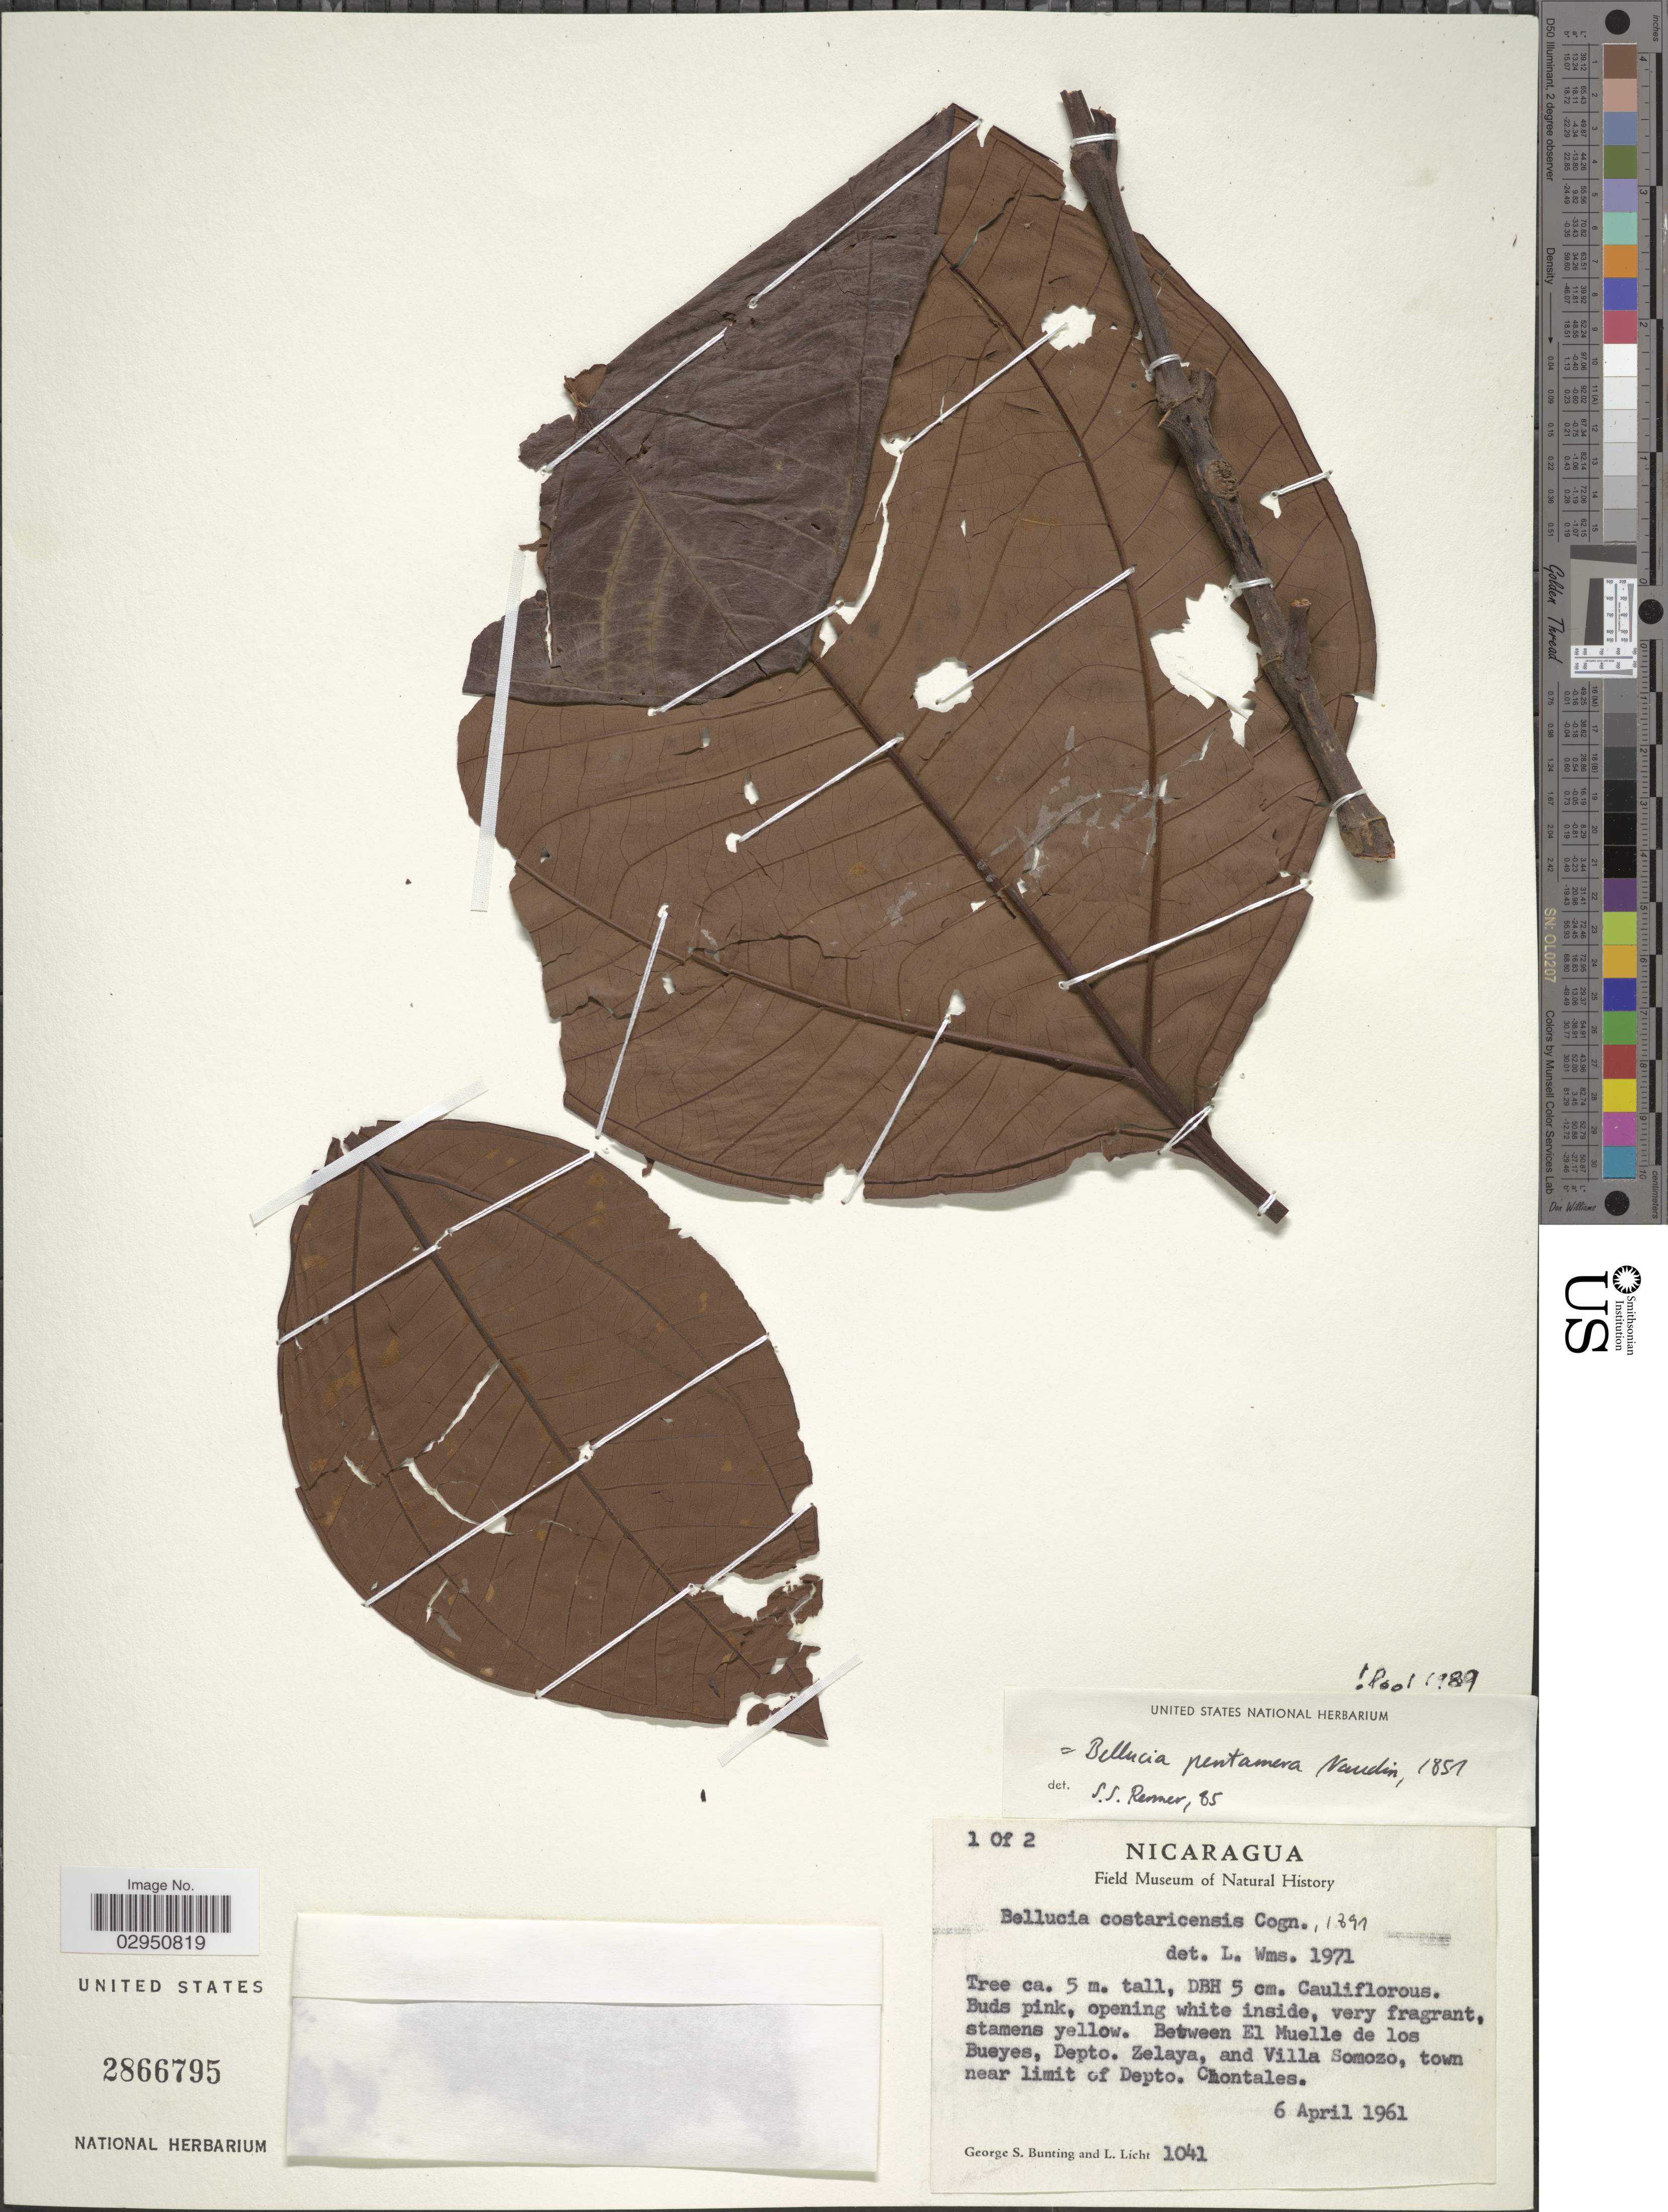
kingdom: Plantae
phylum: Tracheophyta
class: Magnoliopsida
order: Myrtales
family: Melastomataceae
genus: Bellucia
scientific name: Bellucia pentamera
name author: Naudin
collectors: G. S. Bunting & L. Licht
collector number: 1041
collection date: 1961-04-06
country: Nicaragua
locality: Between El Muelle de los Bueyes, Depto. Zelaya, and Villa Somozo, town near limit of Depto. Chontales.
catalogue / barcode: US 2866795